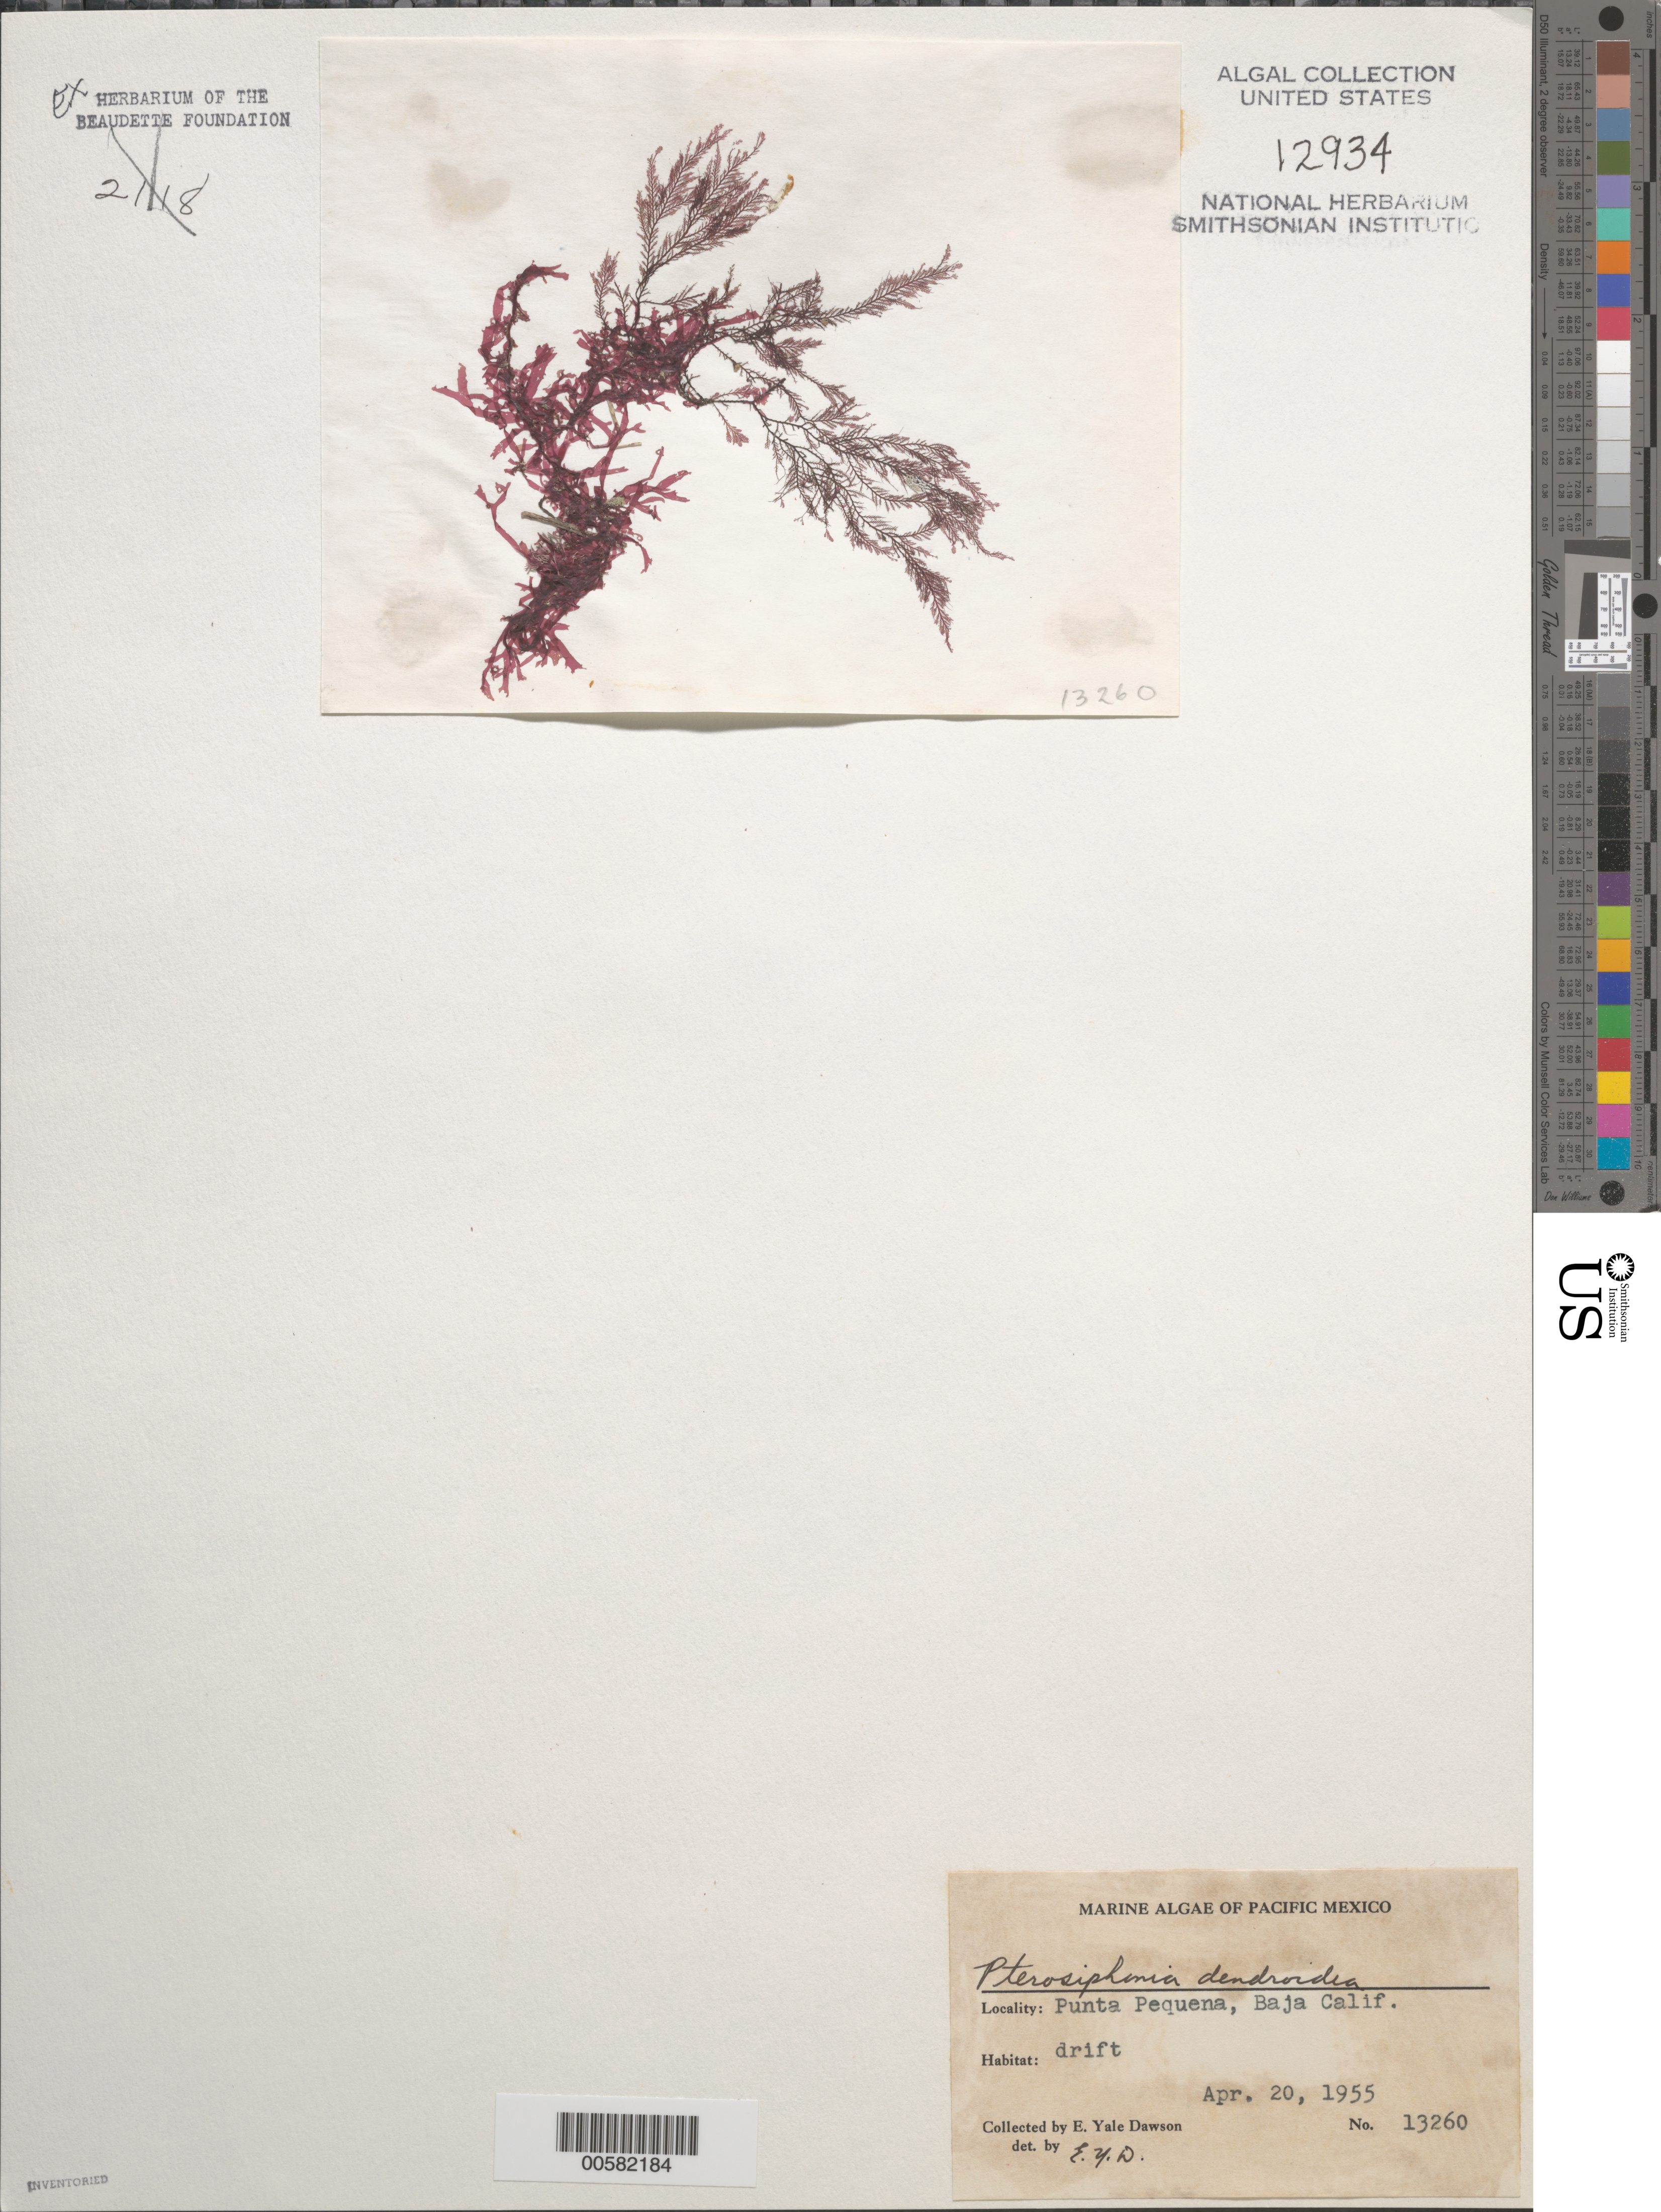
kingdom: Plantae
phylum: Rhodophyta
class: Florideophyceae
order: Ceramiales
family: Rhodomelaceae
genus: Symphyocladiella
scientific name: Symphyocladiella dendroidea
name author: (Montagne) Bustamante et al.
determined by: Algae name updating Project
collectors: E. Y. Dawson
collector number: EYD 13260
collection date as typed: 20 Apr 1955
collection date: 1955-04-20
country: Mexico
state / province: Baja California Sur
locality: Punta Pequena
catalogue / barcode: US 12934